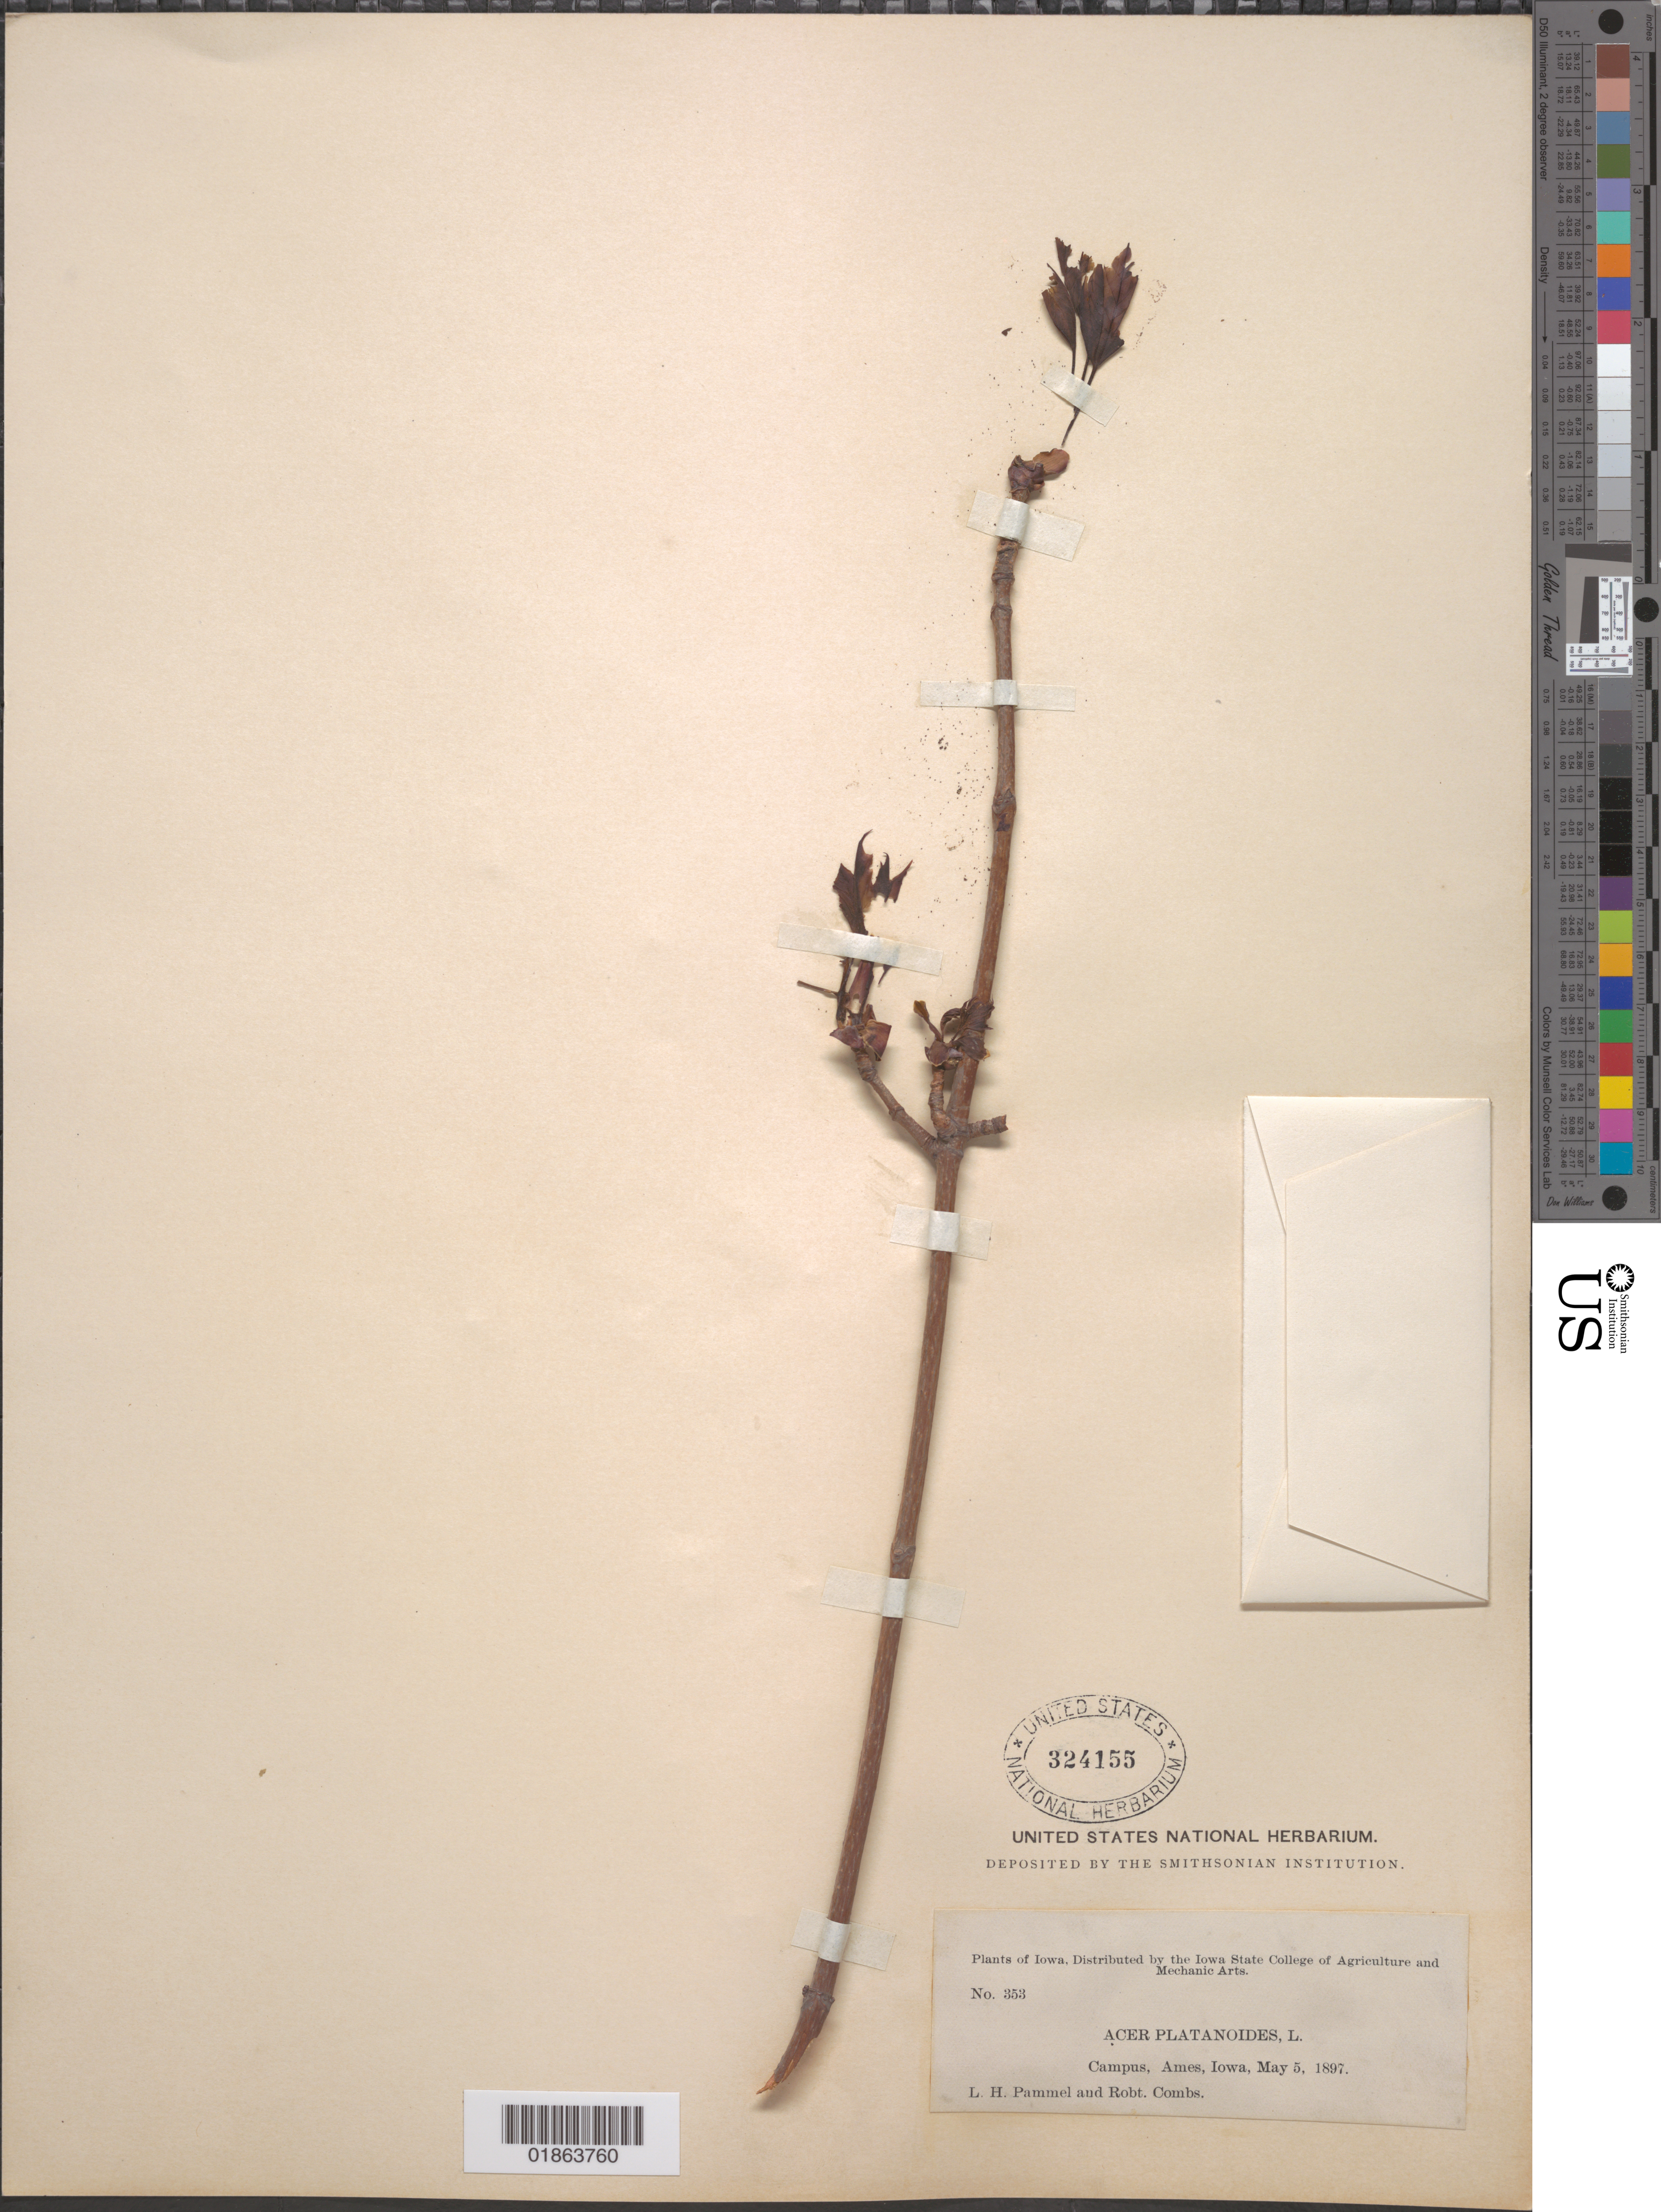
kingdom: Plantae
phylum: Tracheophyta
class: Magnoliopsida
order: Sapindales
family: Sapindaceae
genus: Acer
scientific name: Acer platanoides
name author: L.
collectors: L. Pammel & R. Combs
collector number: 353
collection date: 1897-05-05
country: United States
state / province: Iowa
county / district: Story County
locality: Ames, campus. Iowa State college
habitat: Cultivated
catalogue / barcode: US 324155